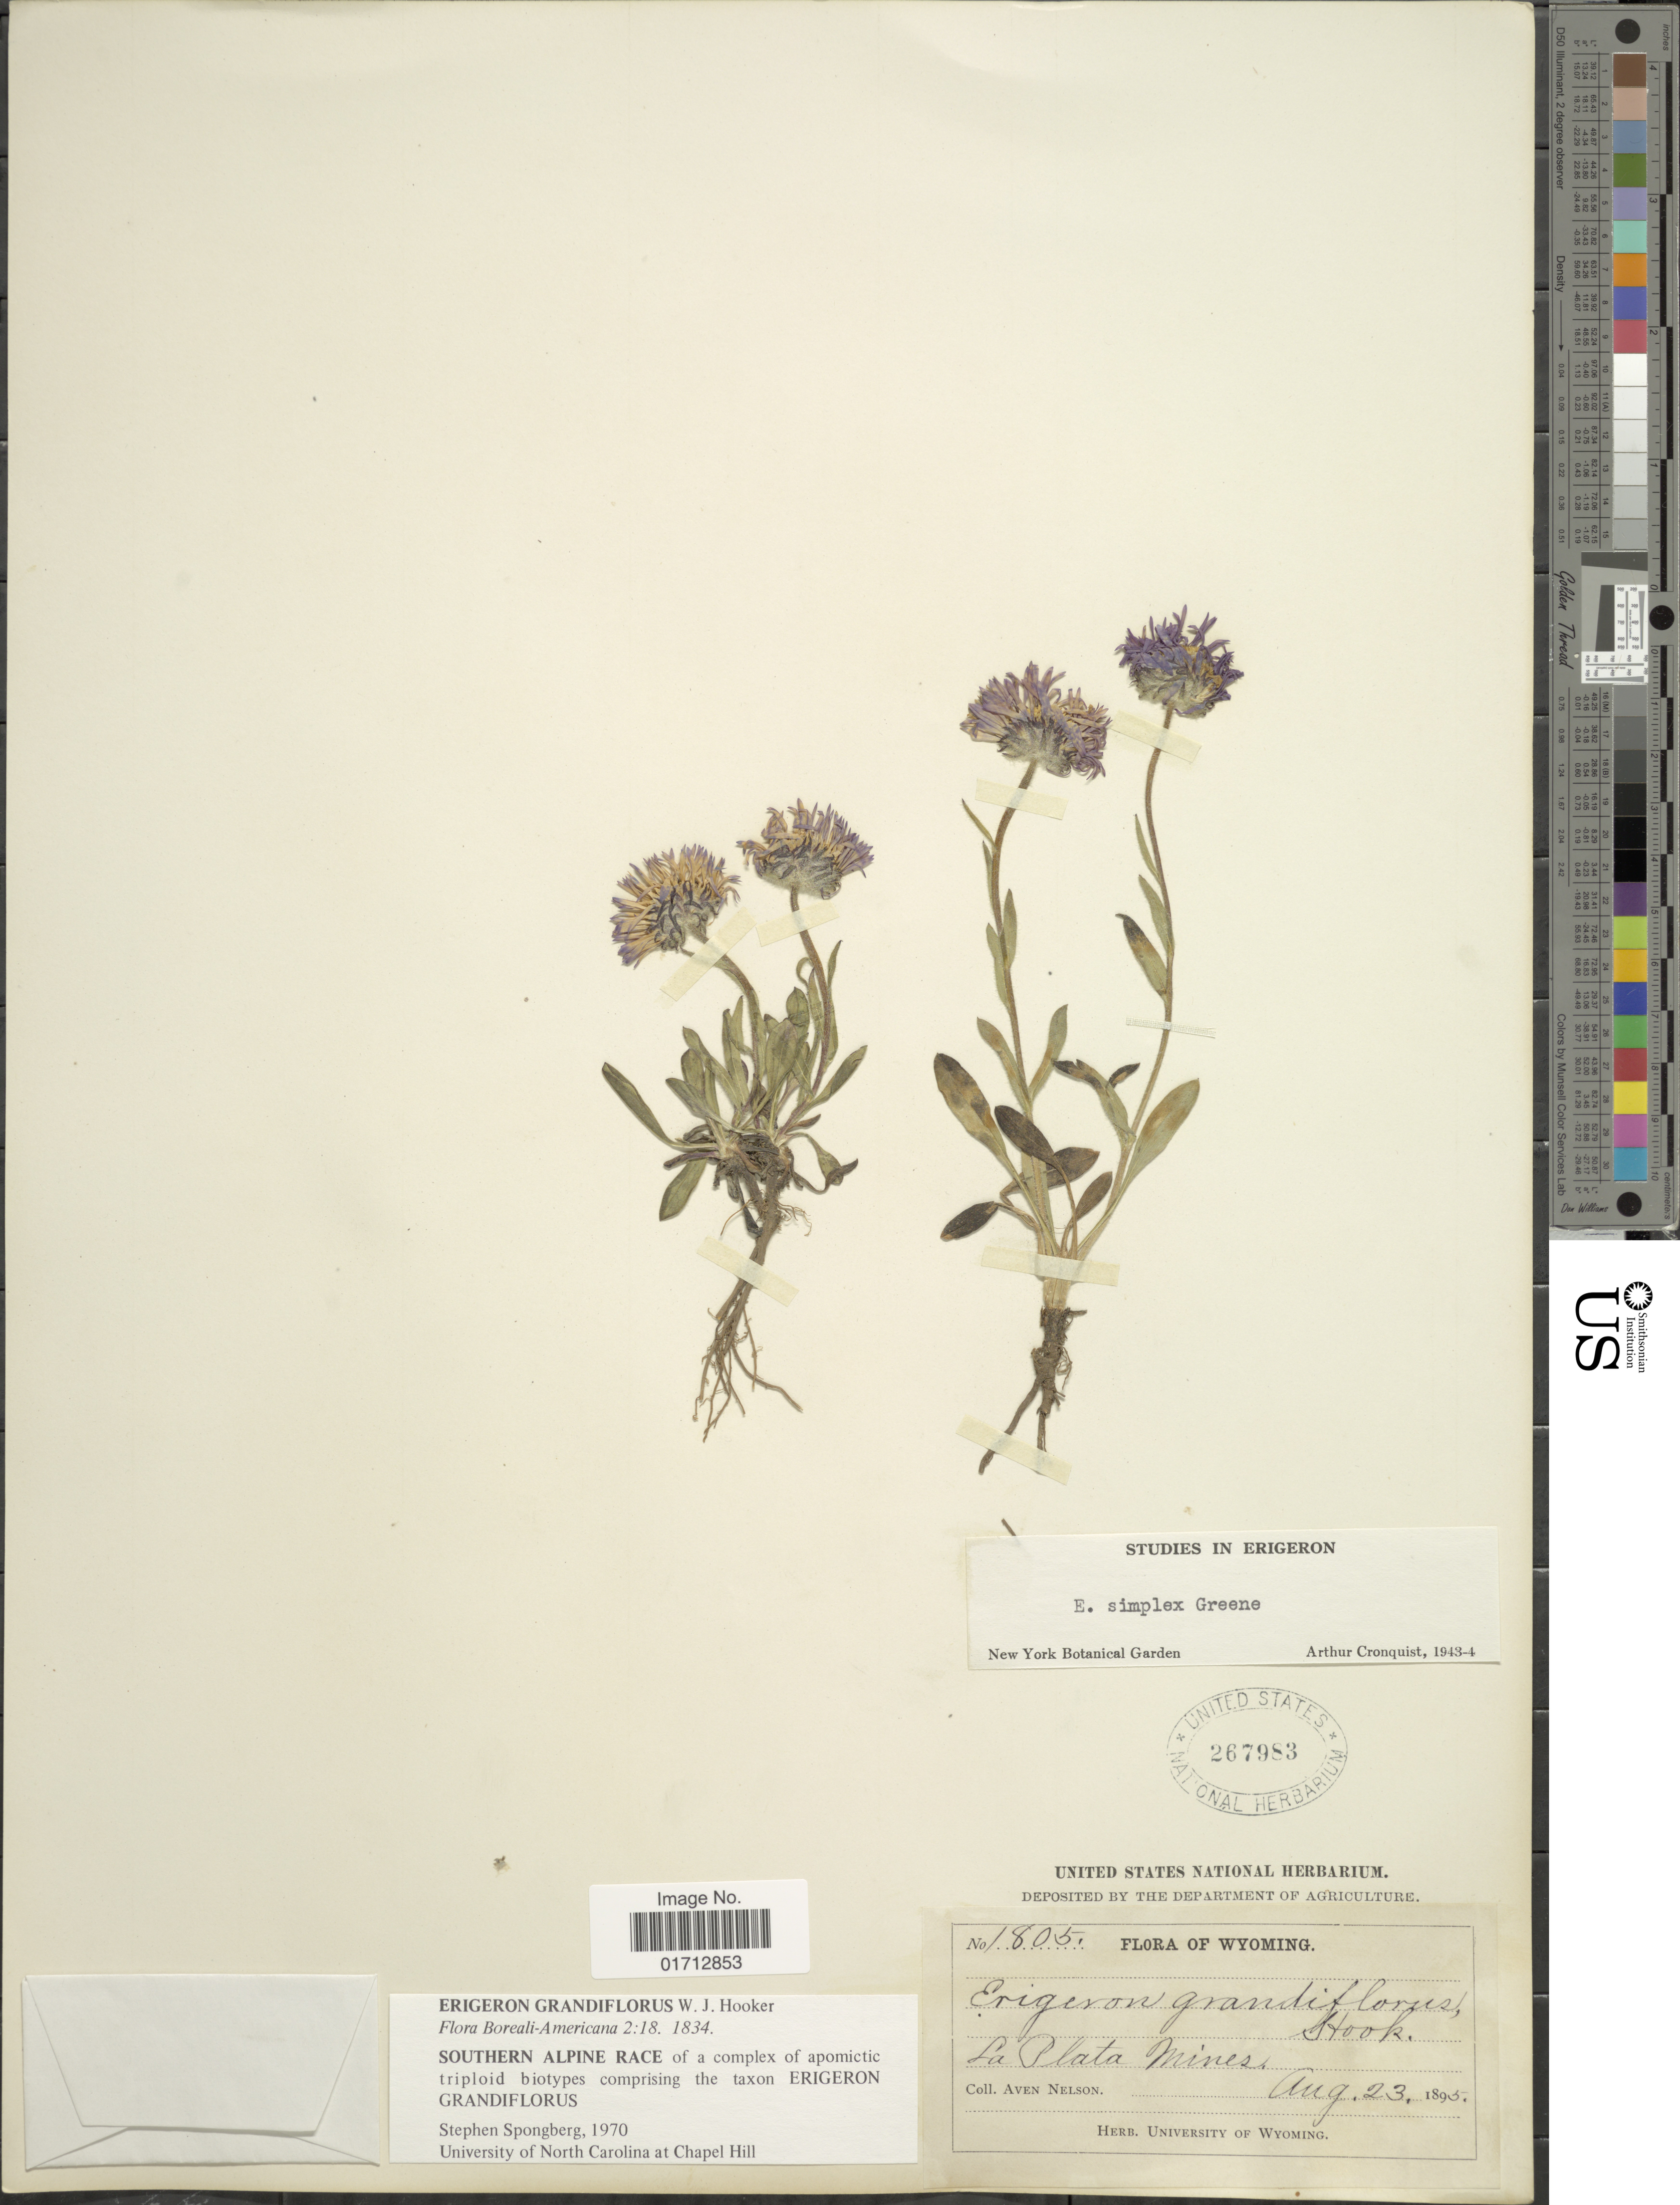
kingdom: Plantae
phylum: Tracheophyta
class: Magnoliopsida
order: Asterales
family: Asteraceae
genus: Erigeron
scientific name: Erigeron grandiflorus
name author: Hook.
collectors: A. Nelson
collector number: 1805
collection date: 1895-08-23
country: United States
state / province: Wyoming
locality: La Plata Mines.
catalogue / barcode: US 267983